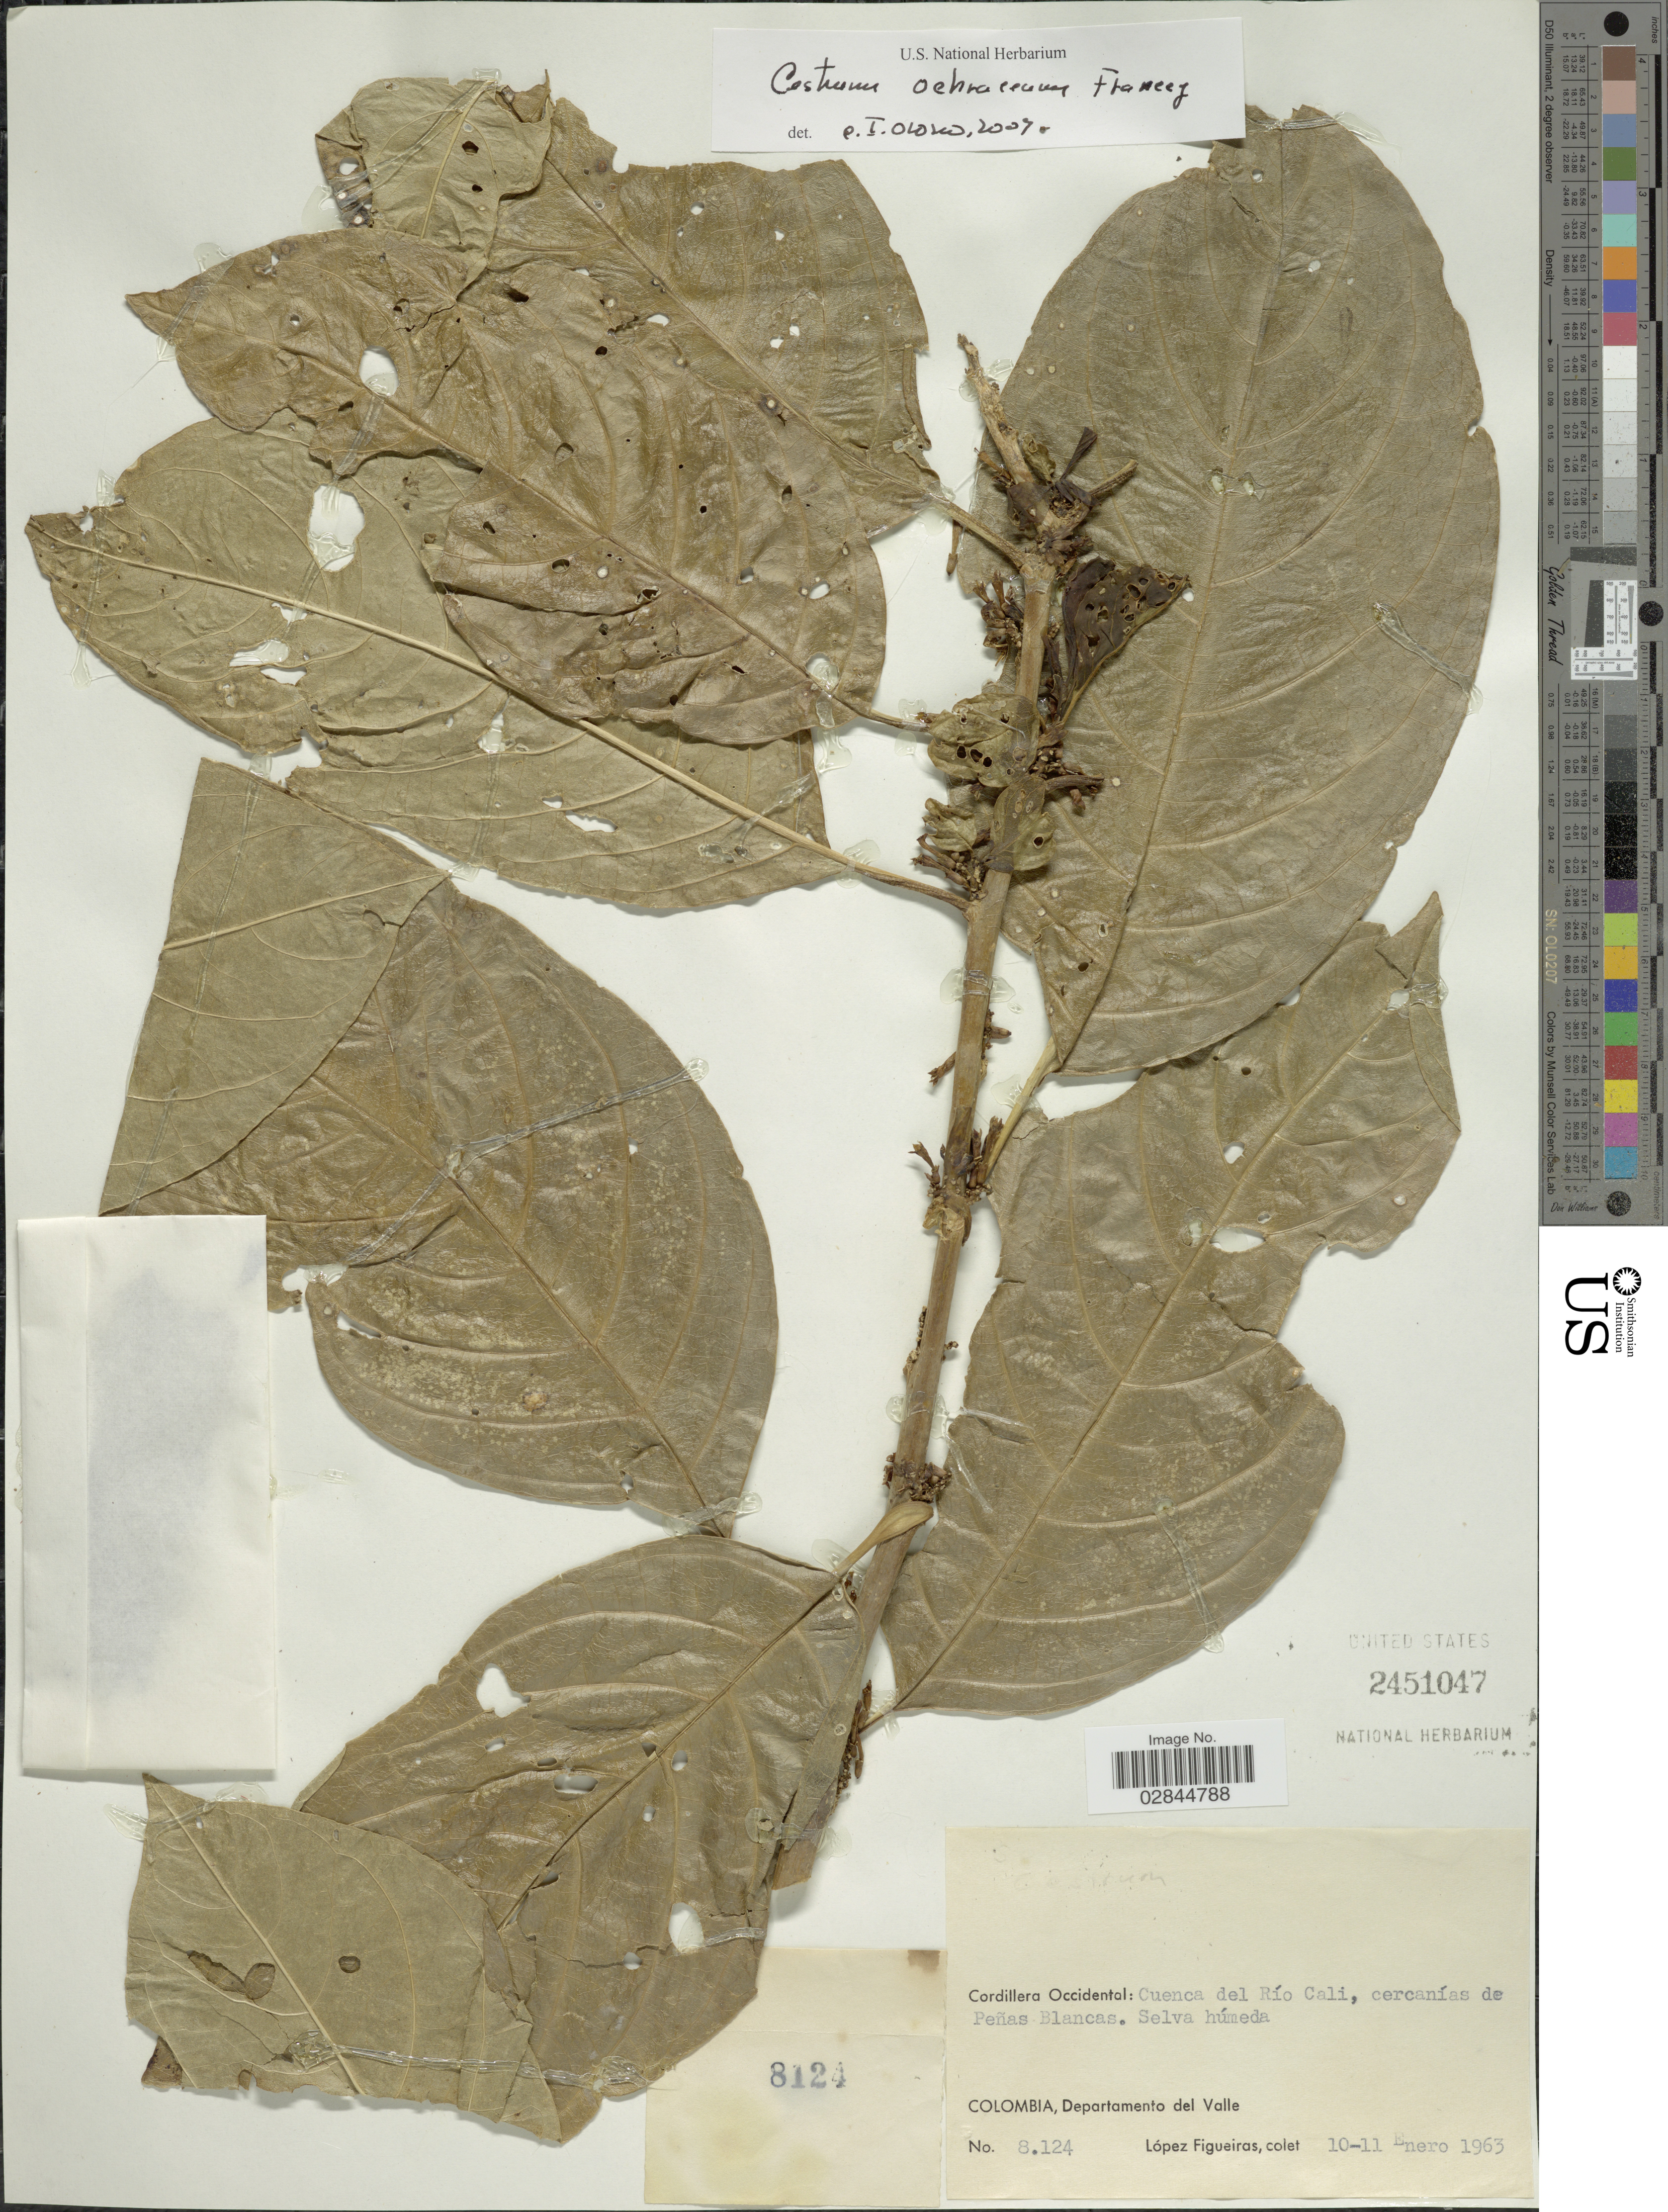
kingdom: Plantae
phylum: Tracheophyta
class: Magnoliopsida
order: Solanales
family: Solanaceae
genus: Cestrum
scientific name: Cestrum ochraceum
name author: Francey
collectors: M. López Figueiras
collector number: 8124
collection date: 1963-01-10/1963-01-11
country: Colombia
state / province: Valle del Cauca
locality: Cordillera Occidental: Cuenca del Río Cali, cercanías de Peñas Blancas. Departamento del Valle.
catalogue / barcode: US 2451047